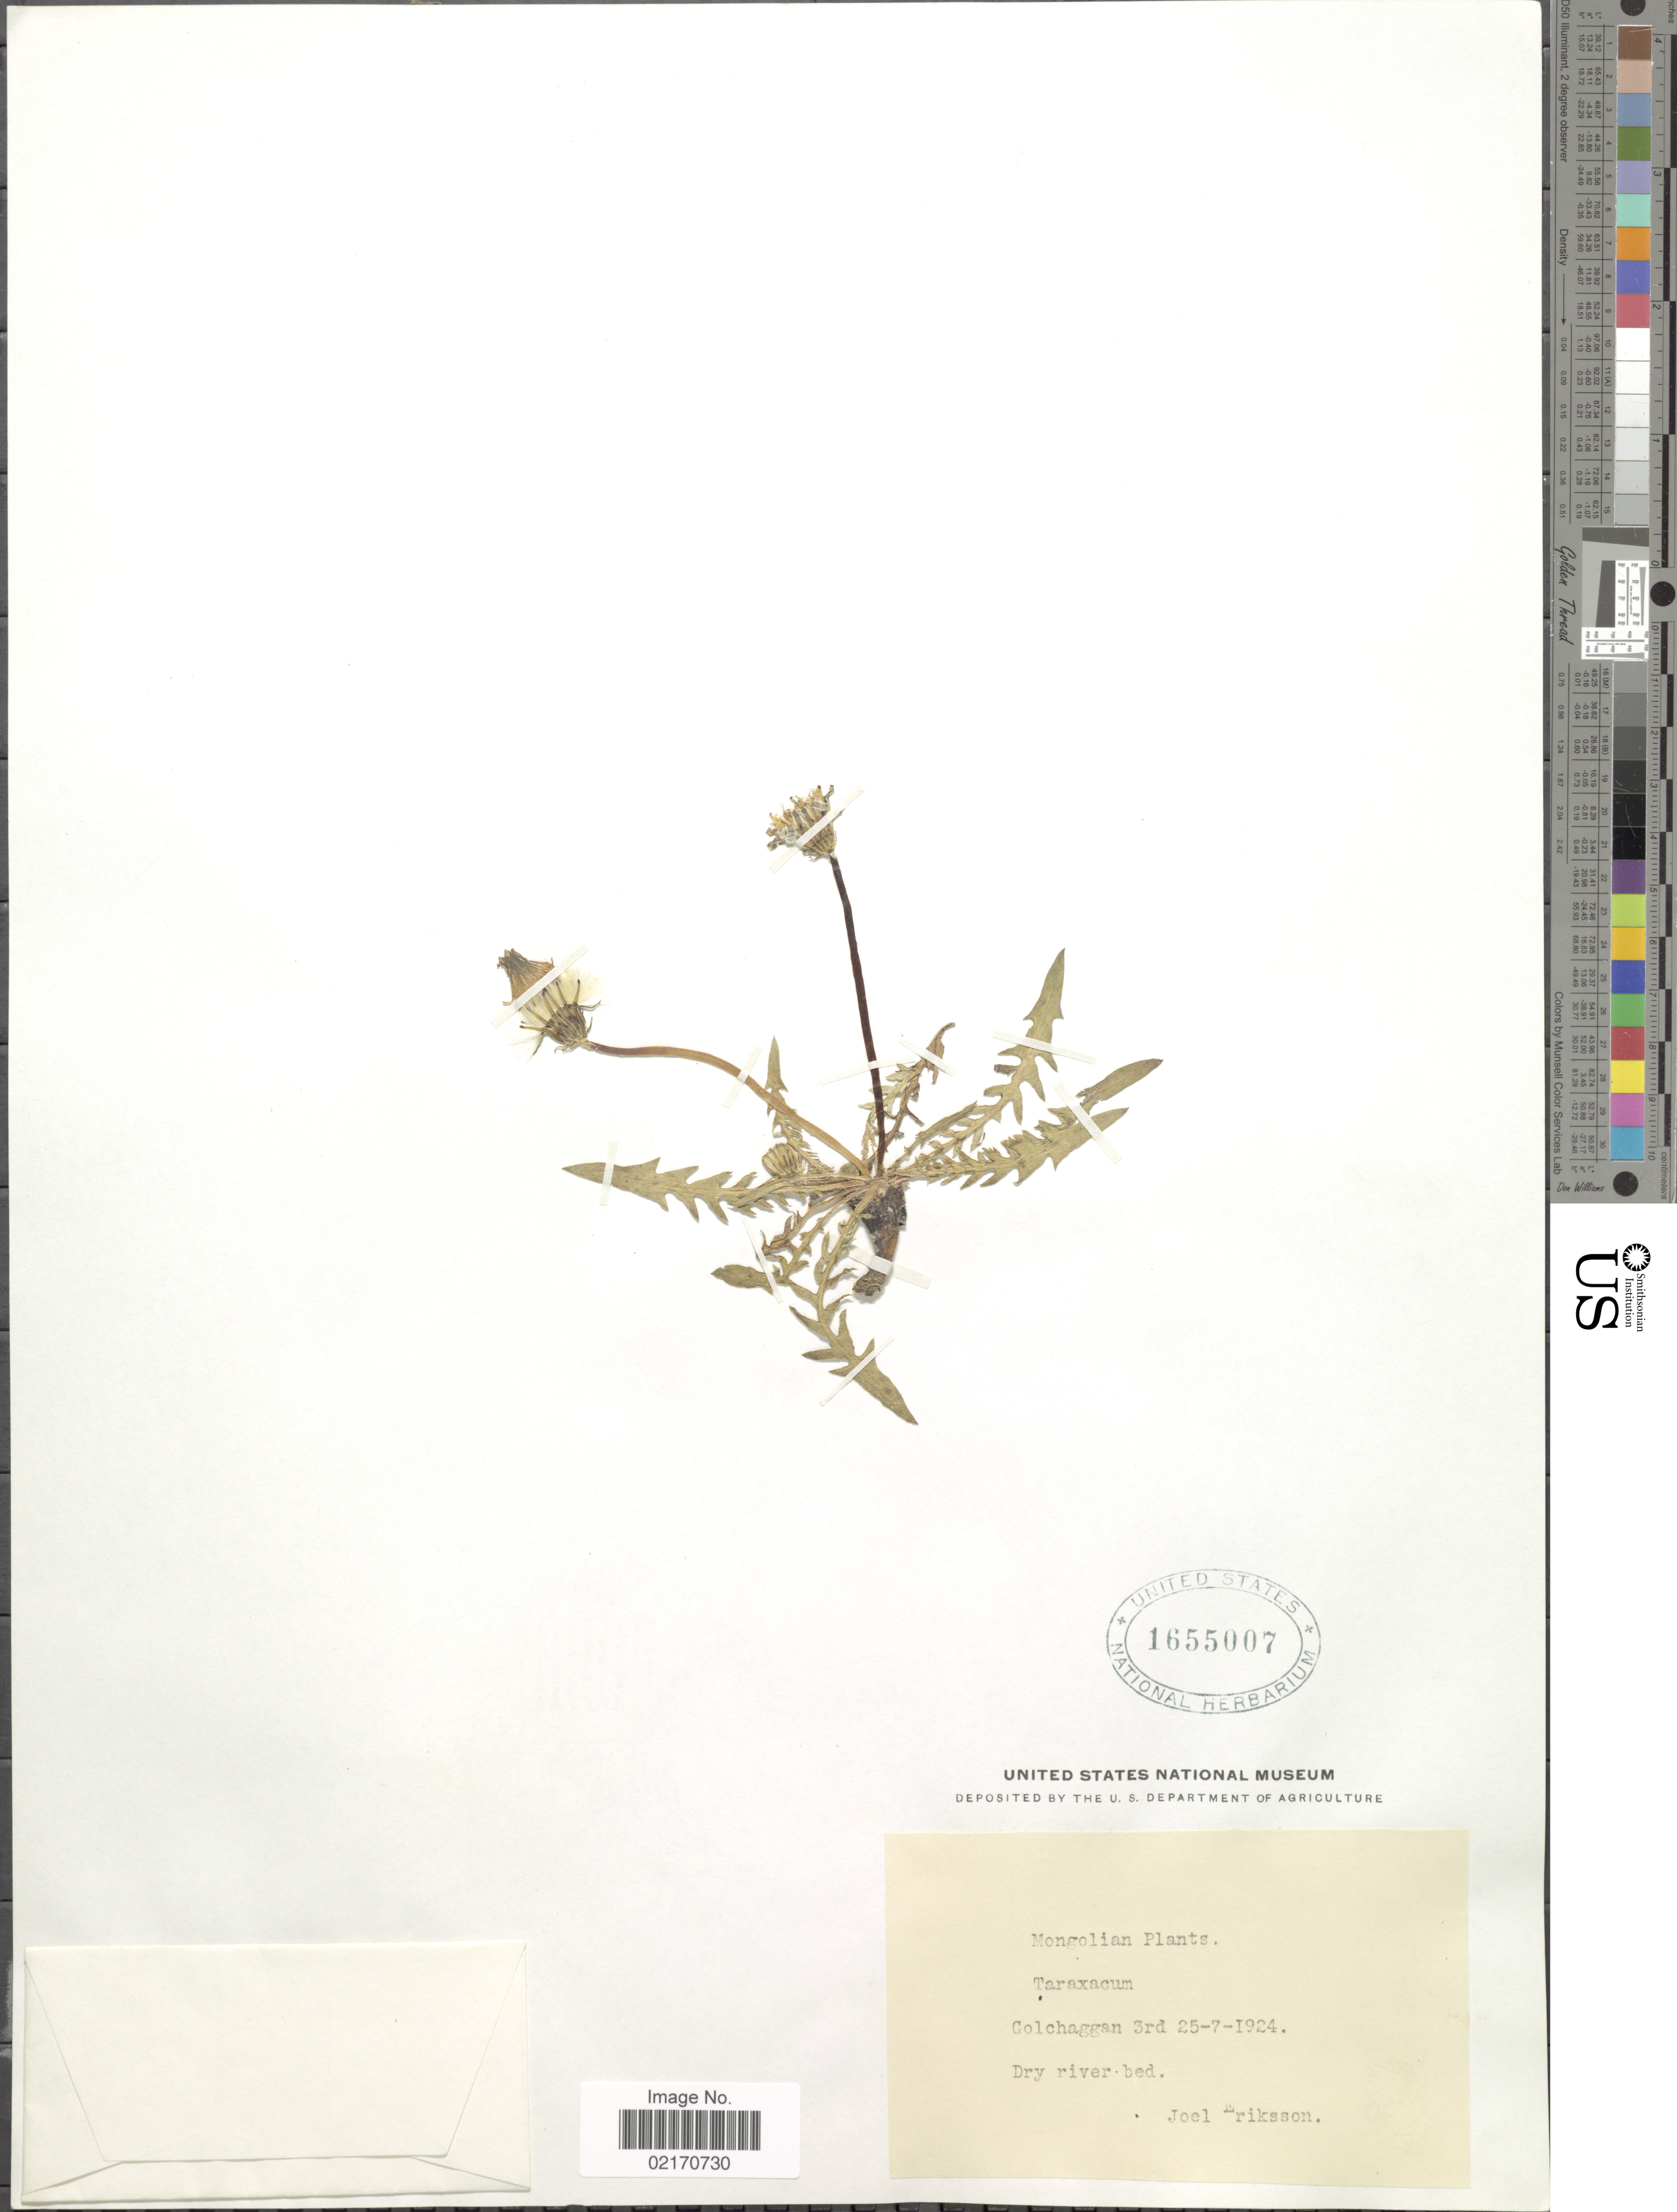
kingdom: Plantae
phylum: Tracheophyta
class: Magnoliopsida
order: Asterales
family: Asteraceae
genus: Taraxacum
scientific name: Taraxacum sp.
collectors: J. Eriksson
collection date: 1924-07-25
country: Mongolia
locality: Golchaggan, dry river bed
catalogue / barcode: US 1655007